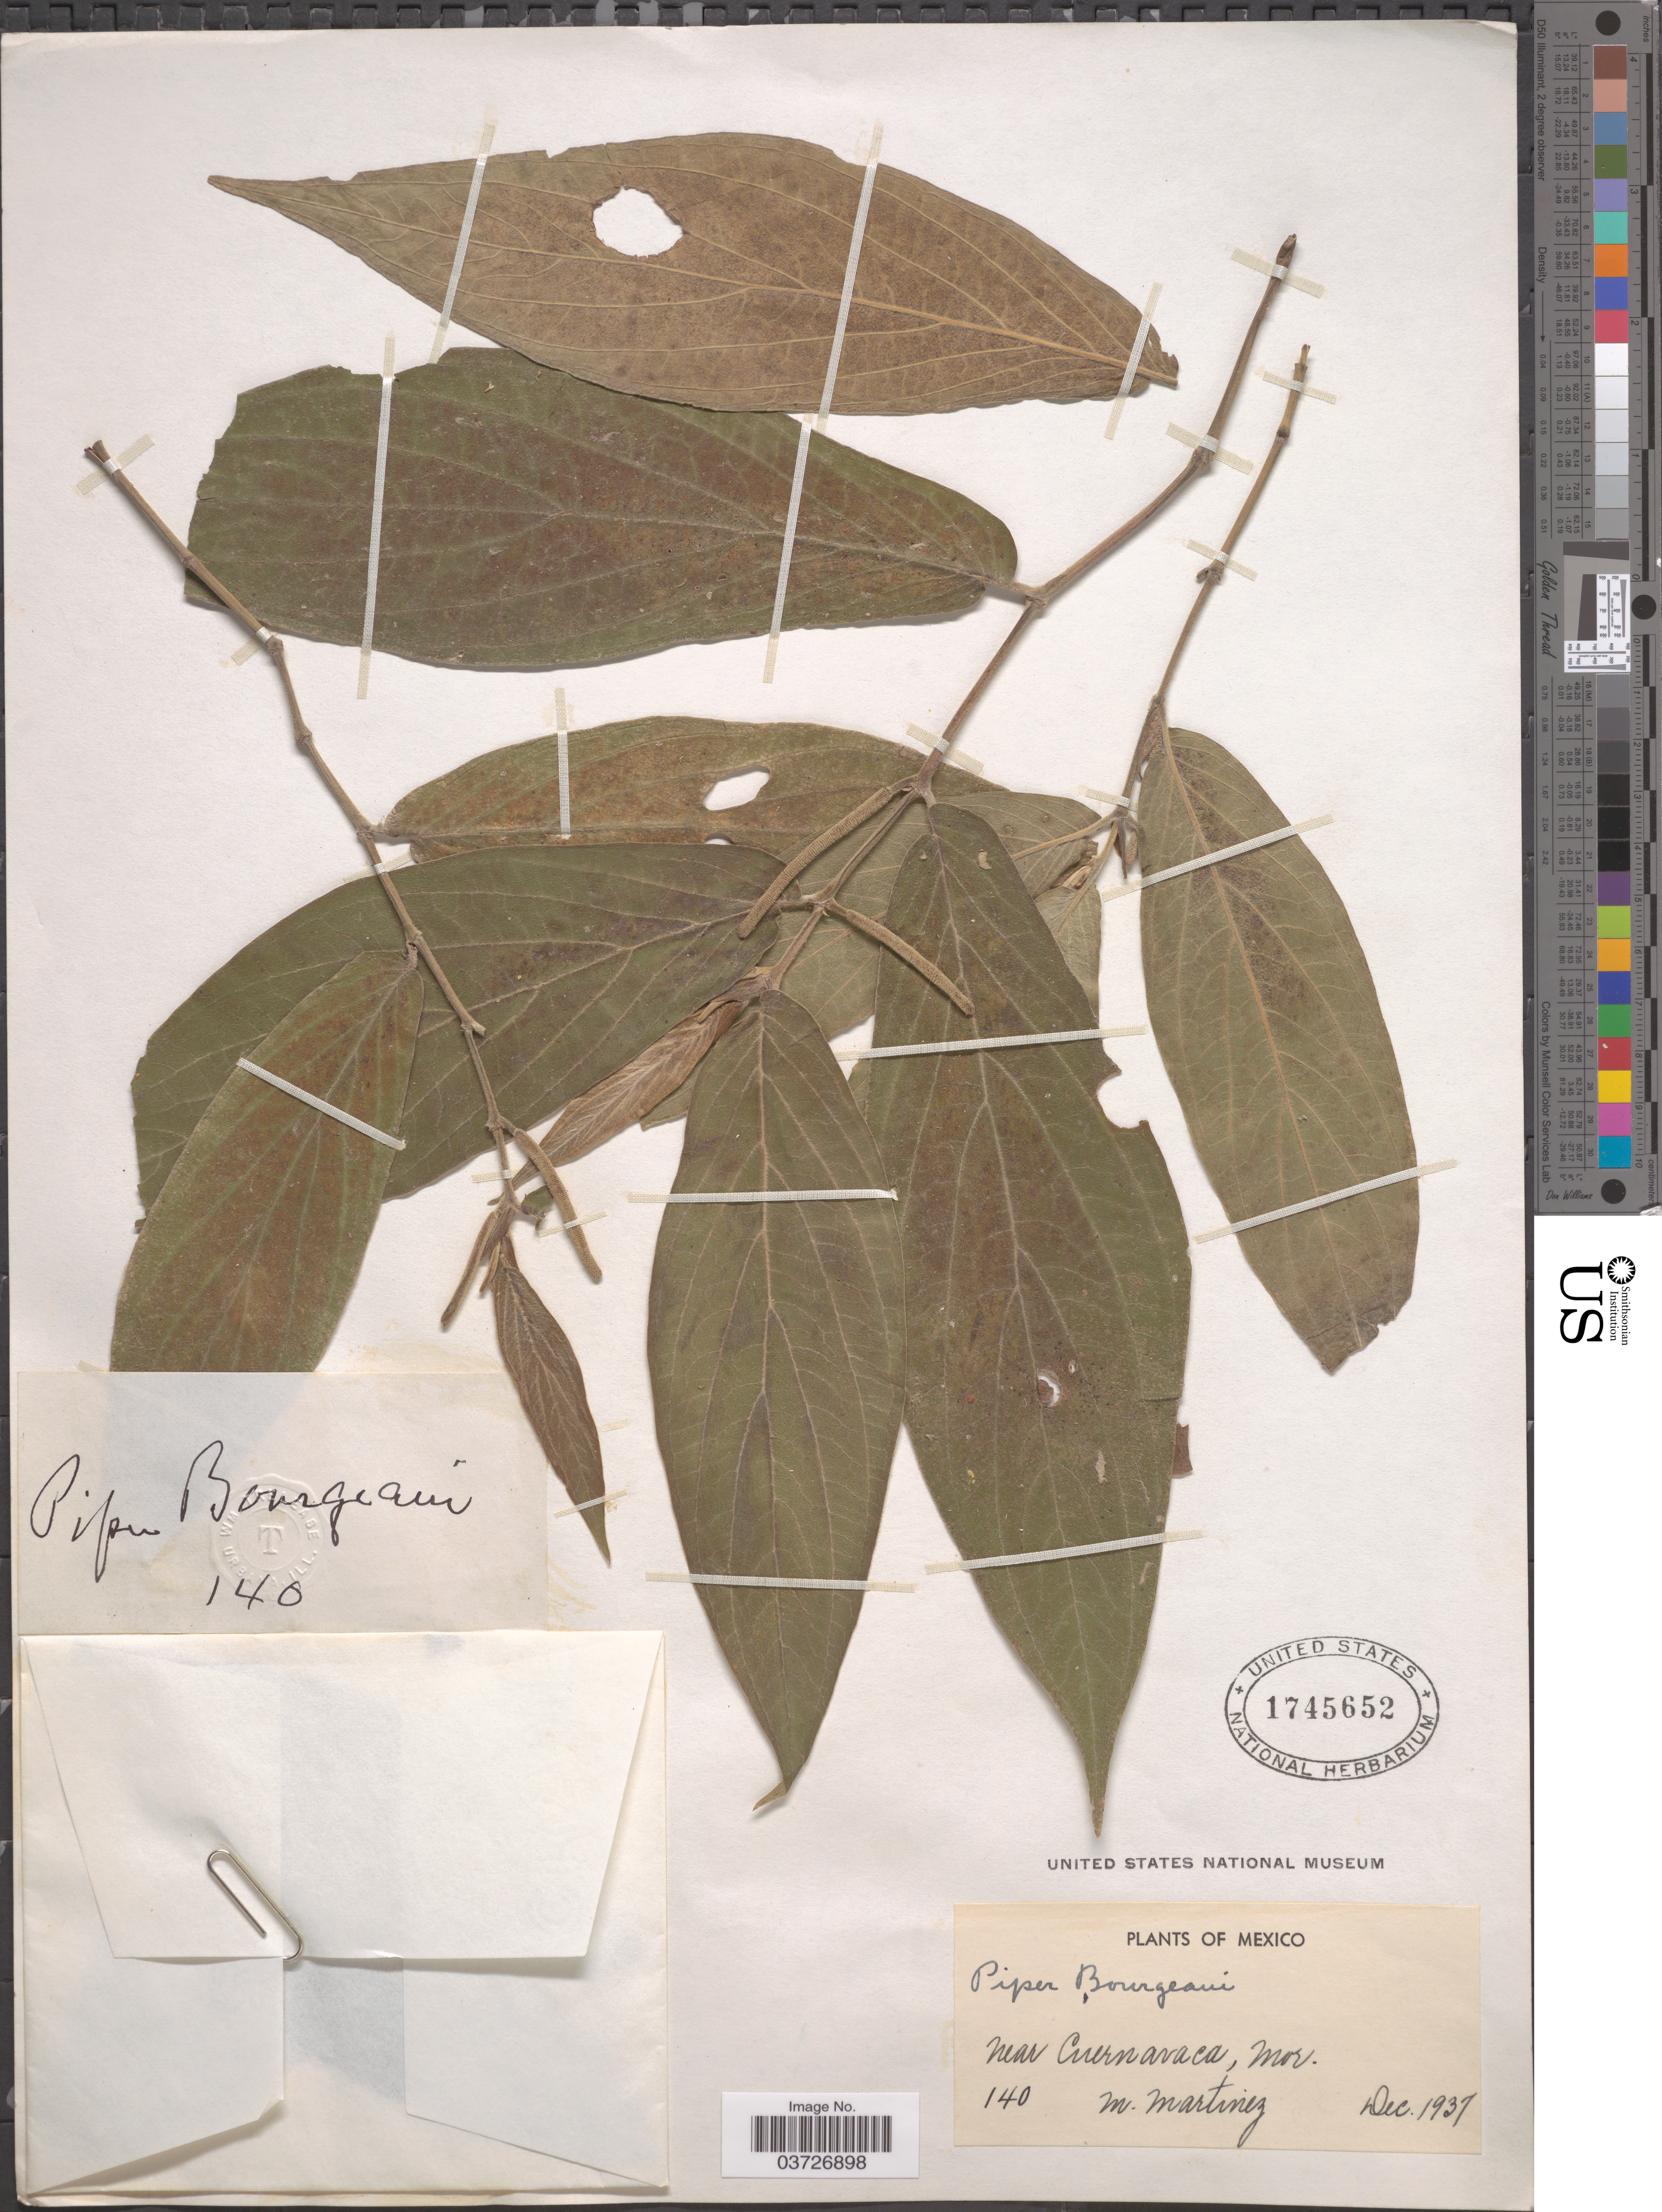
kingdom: Plantae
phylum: Tracheophyta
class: Magnoliopsida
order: Piperales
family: Piperaceae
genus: Piper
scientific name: Piper bourgeaui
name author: C. DC.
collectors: M. Martínez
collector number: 140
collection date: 1937-12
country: Mexico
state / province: Morelos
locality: Near Cuernaraca.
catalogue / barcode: US 1745652